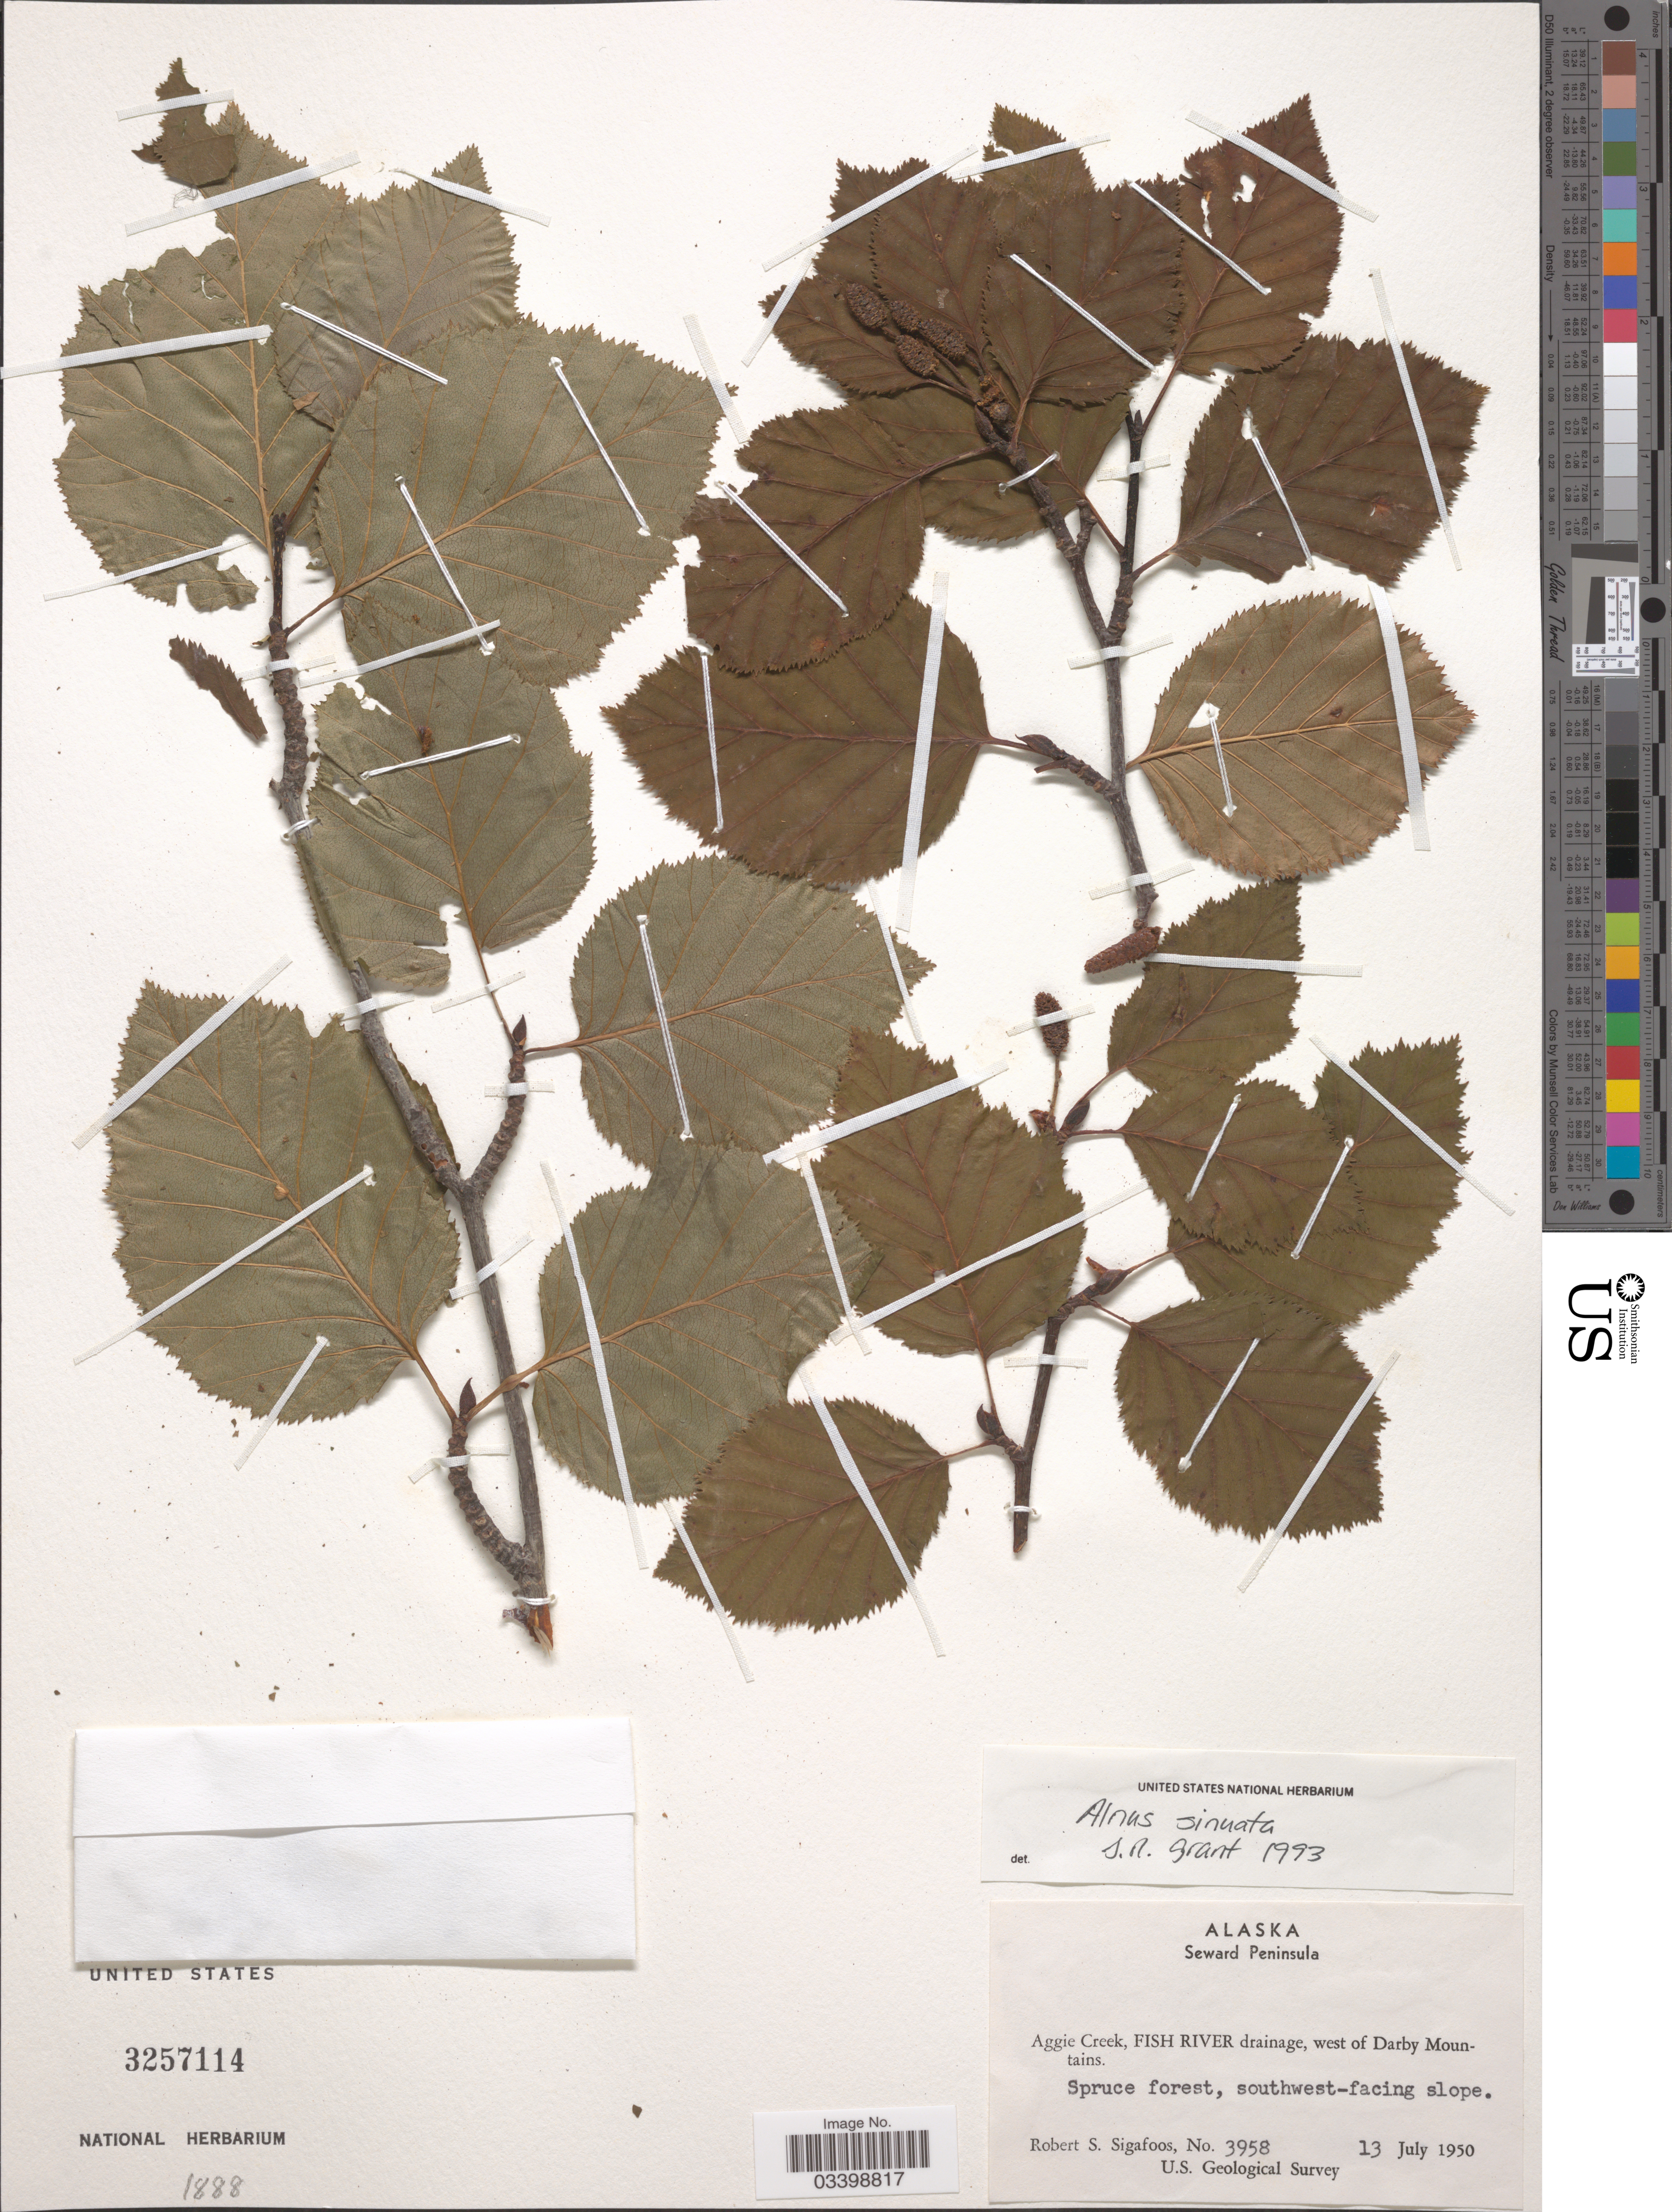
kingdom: Plantae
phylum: Tracheophyta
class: Magnoliopsida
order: Fagales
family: Betulaceae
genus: Alnus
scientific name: Alnus viridis subsp. sinuata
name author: Regel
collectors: R. Sigafoos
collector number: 3958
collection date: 1950-07-13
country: United States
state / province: Alaska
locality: Seward Peninsula. Aggie Creek, Fish River drainage, west of Darby Mountains. Spruce forest, southwest-facing slope.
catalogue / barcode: US 3257114